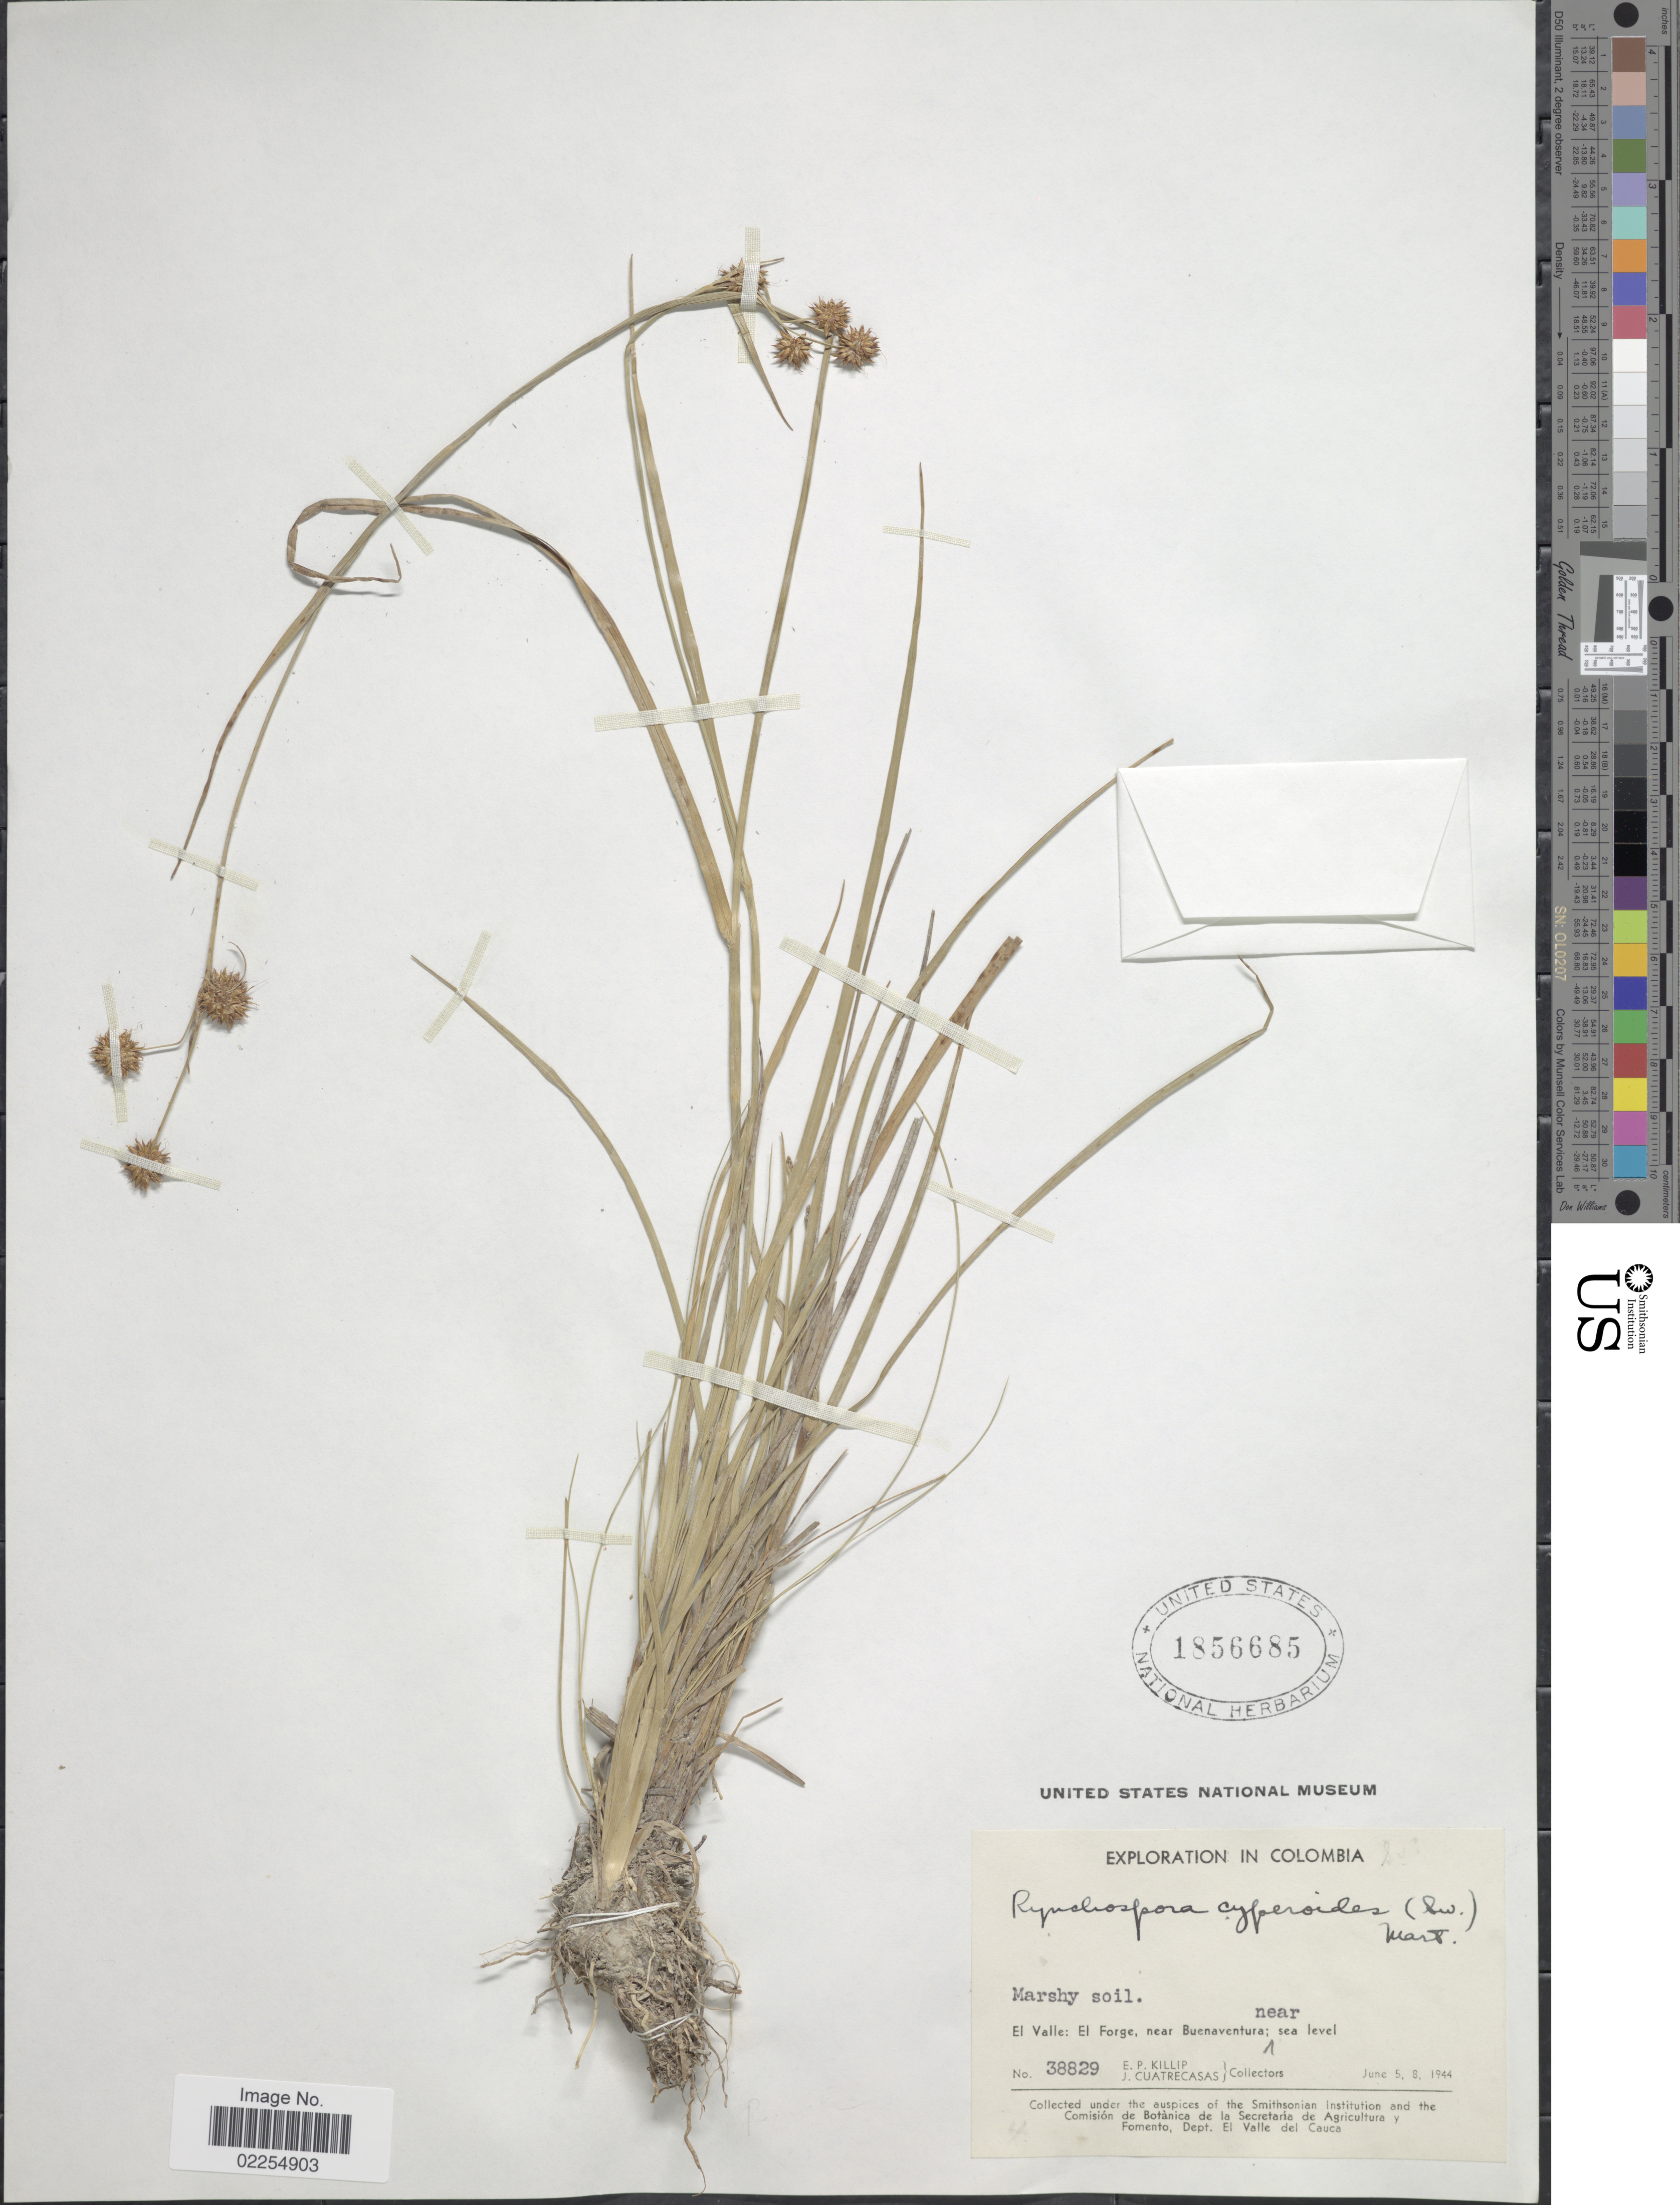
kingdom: Plantae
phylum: Tracheophyta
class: Liliopsida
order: Poales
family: Cyperaceae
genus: Rhynchospora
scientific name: Rhynchospora holoschoenoides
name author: (Rich.) Herter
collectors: E. P. Killip & J. Cuatrecasas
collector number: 38829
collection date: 1944-06-05/1944-06-08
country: Colombia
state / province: Valle del Cauca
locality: El Valle, El Forge, near Buenaventura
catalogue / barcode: US 1856685